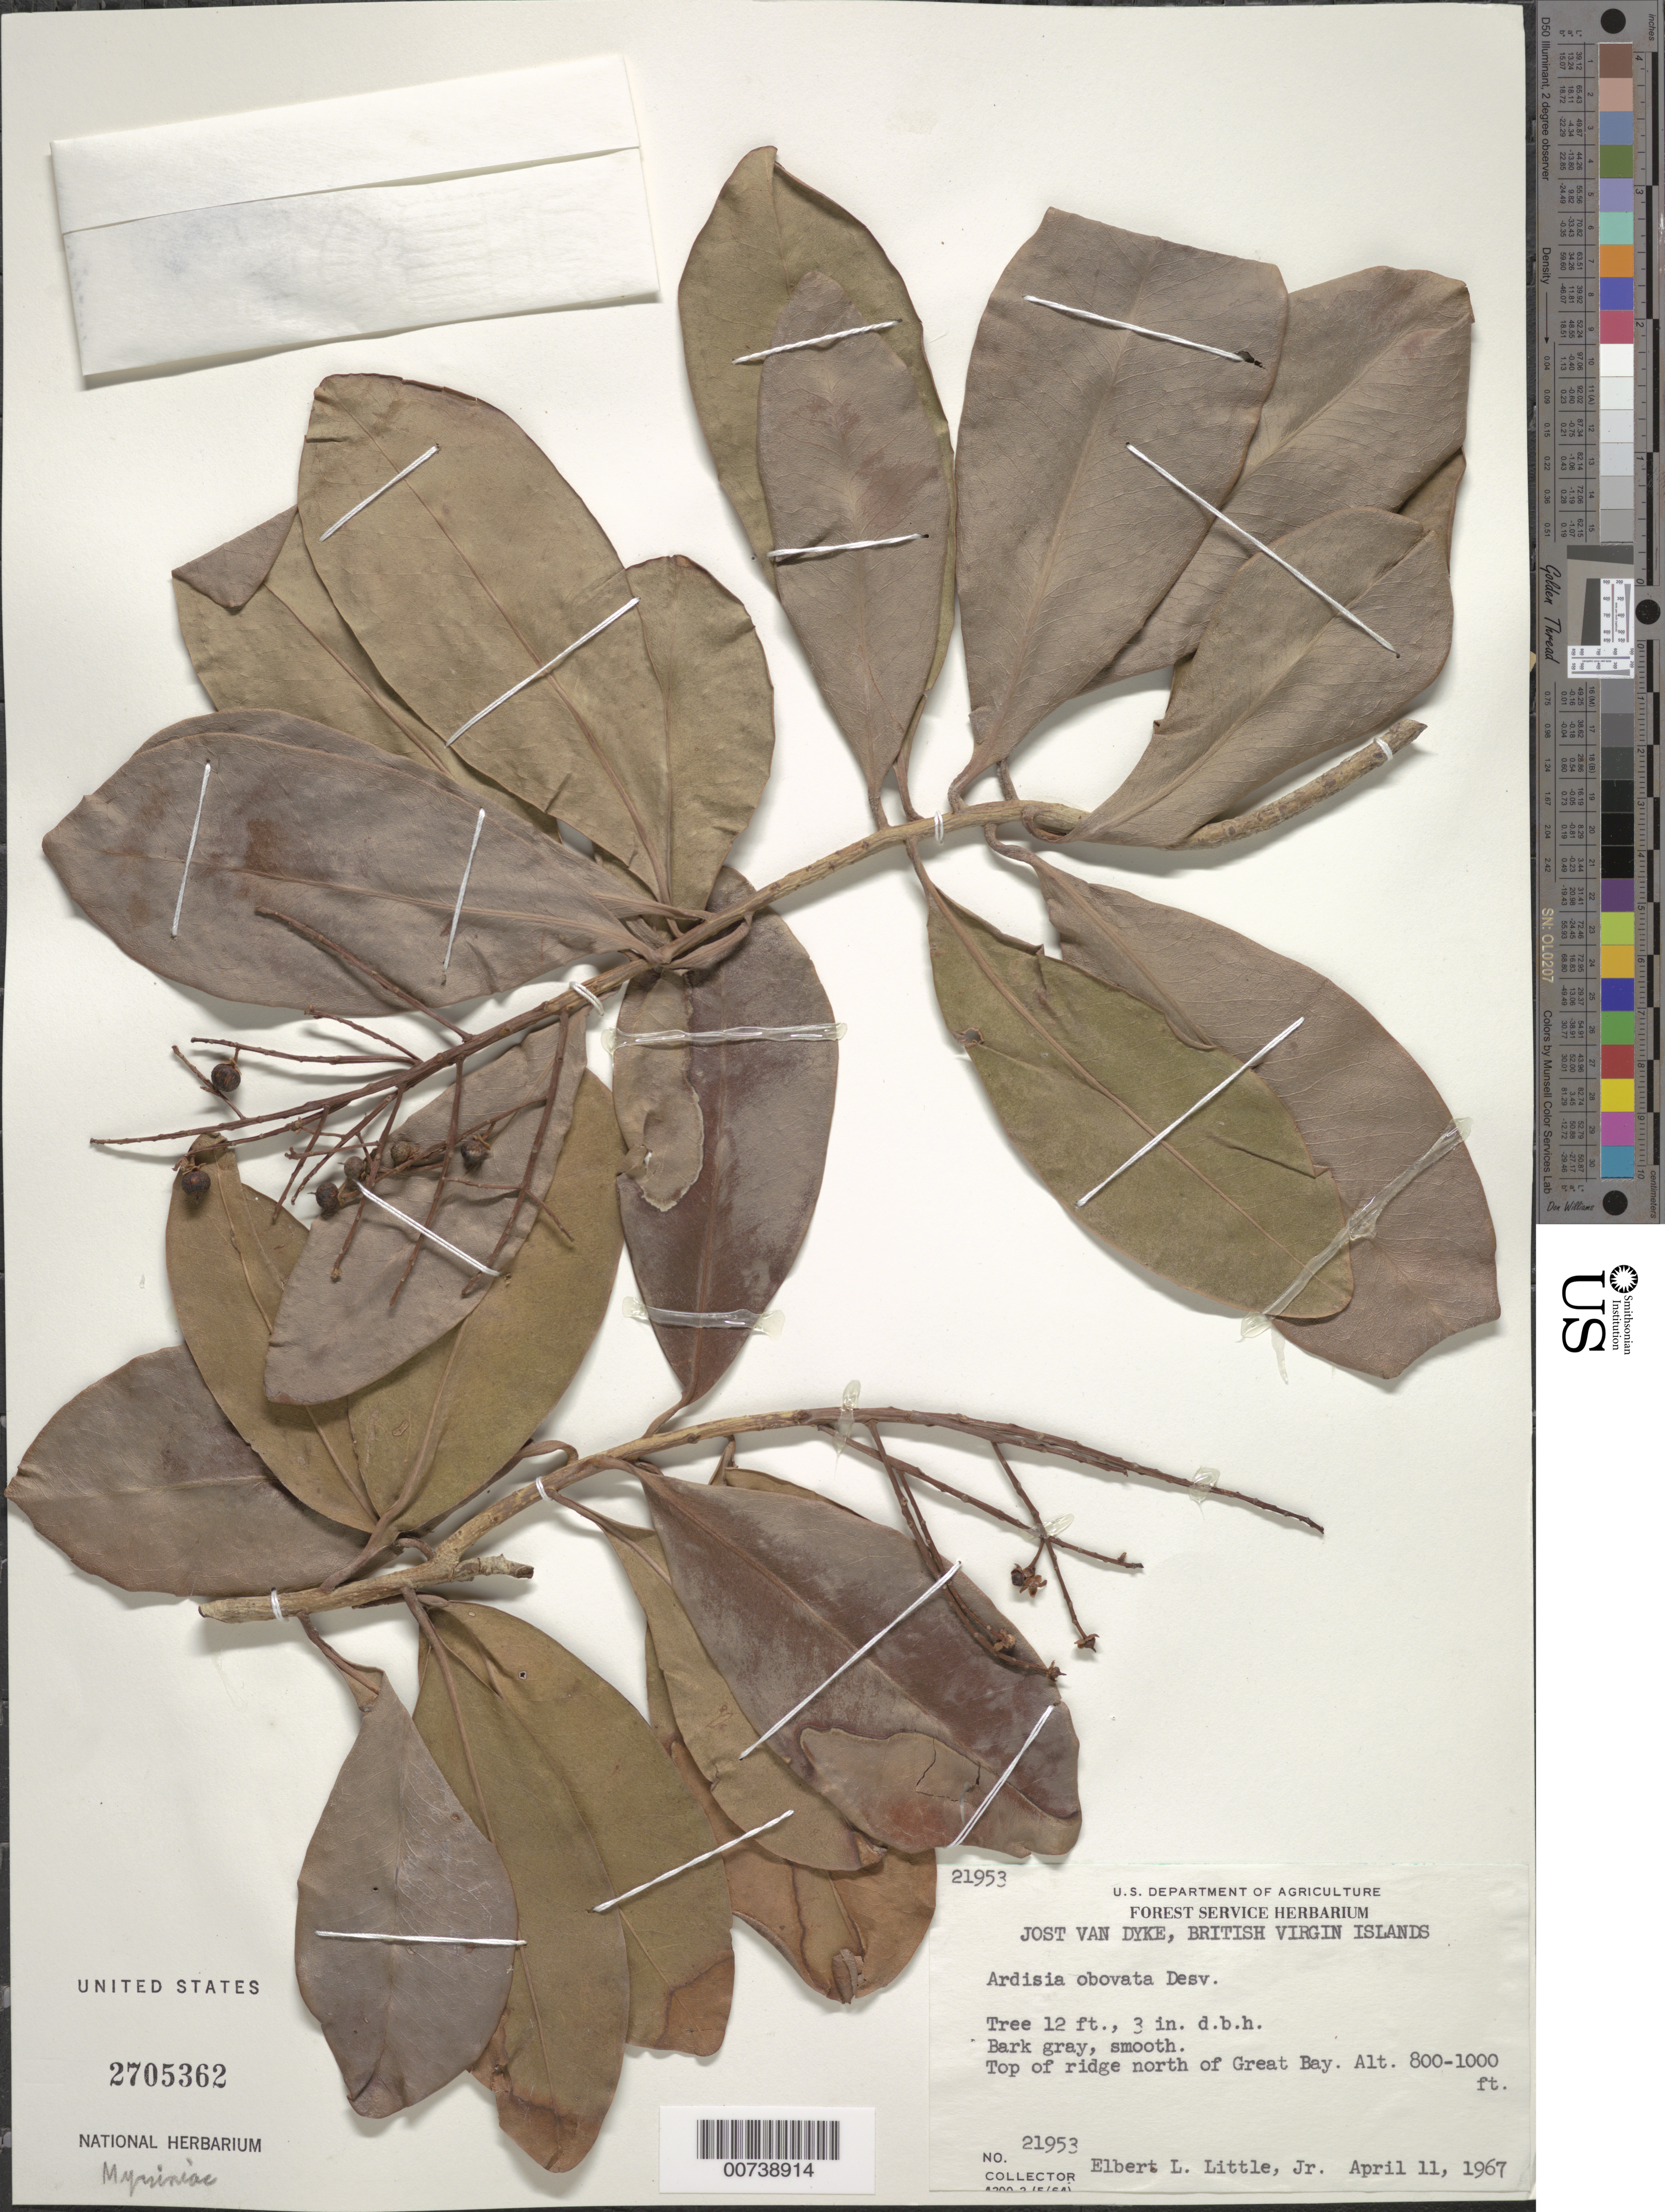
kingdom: Plantae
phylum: Tracheophyta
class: Magnoliopsida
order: Ericales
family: Primulaceae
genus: Ardisia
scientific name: Ardisia obovata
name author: Desv. ex Ham.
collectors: E. L. Little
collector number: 21953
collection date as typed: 11 Apr 1967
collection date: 1967-04-11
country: British Virgin Islands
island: Jost Van Dyke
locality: Top of ridge north of Great Bay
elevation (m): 244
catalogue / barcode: US 2705362